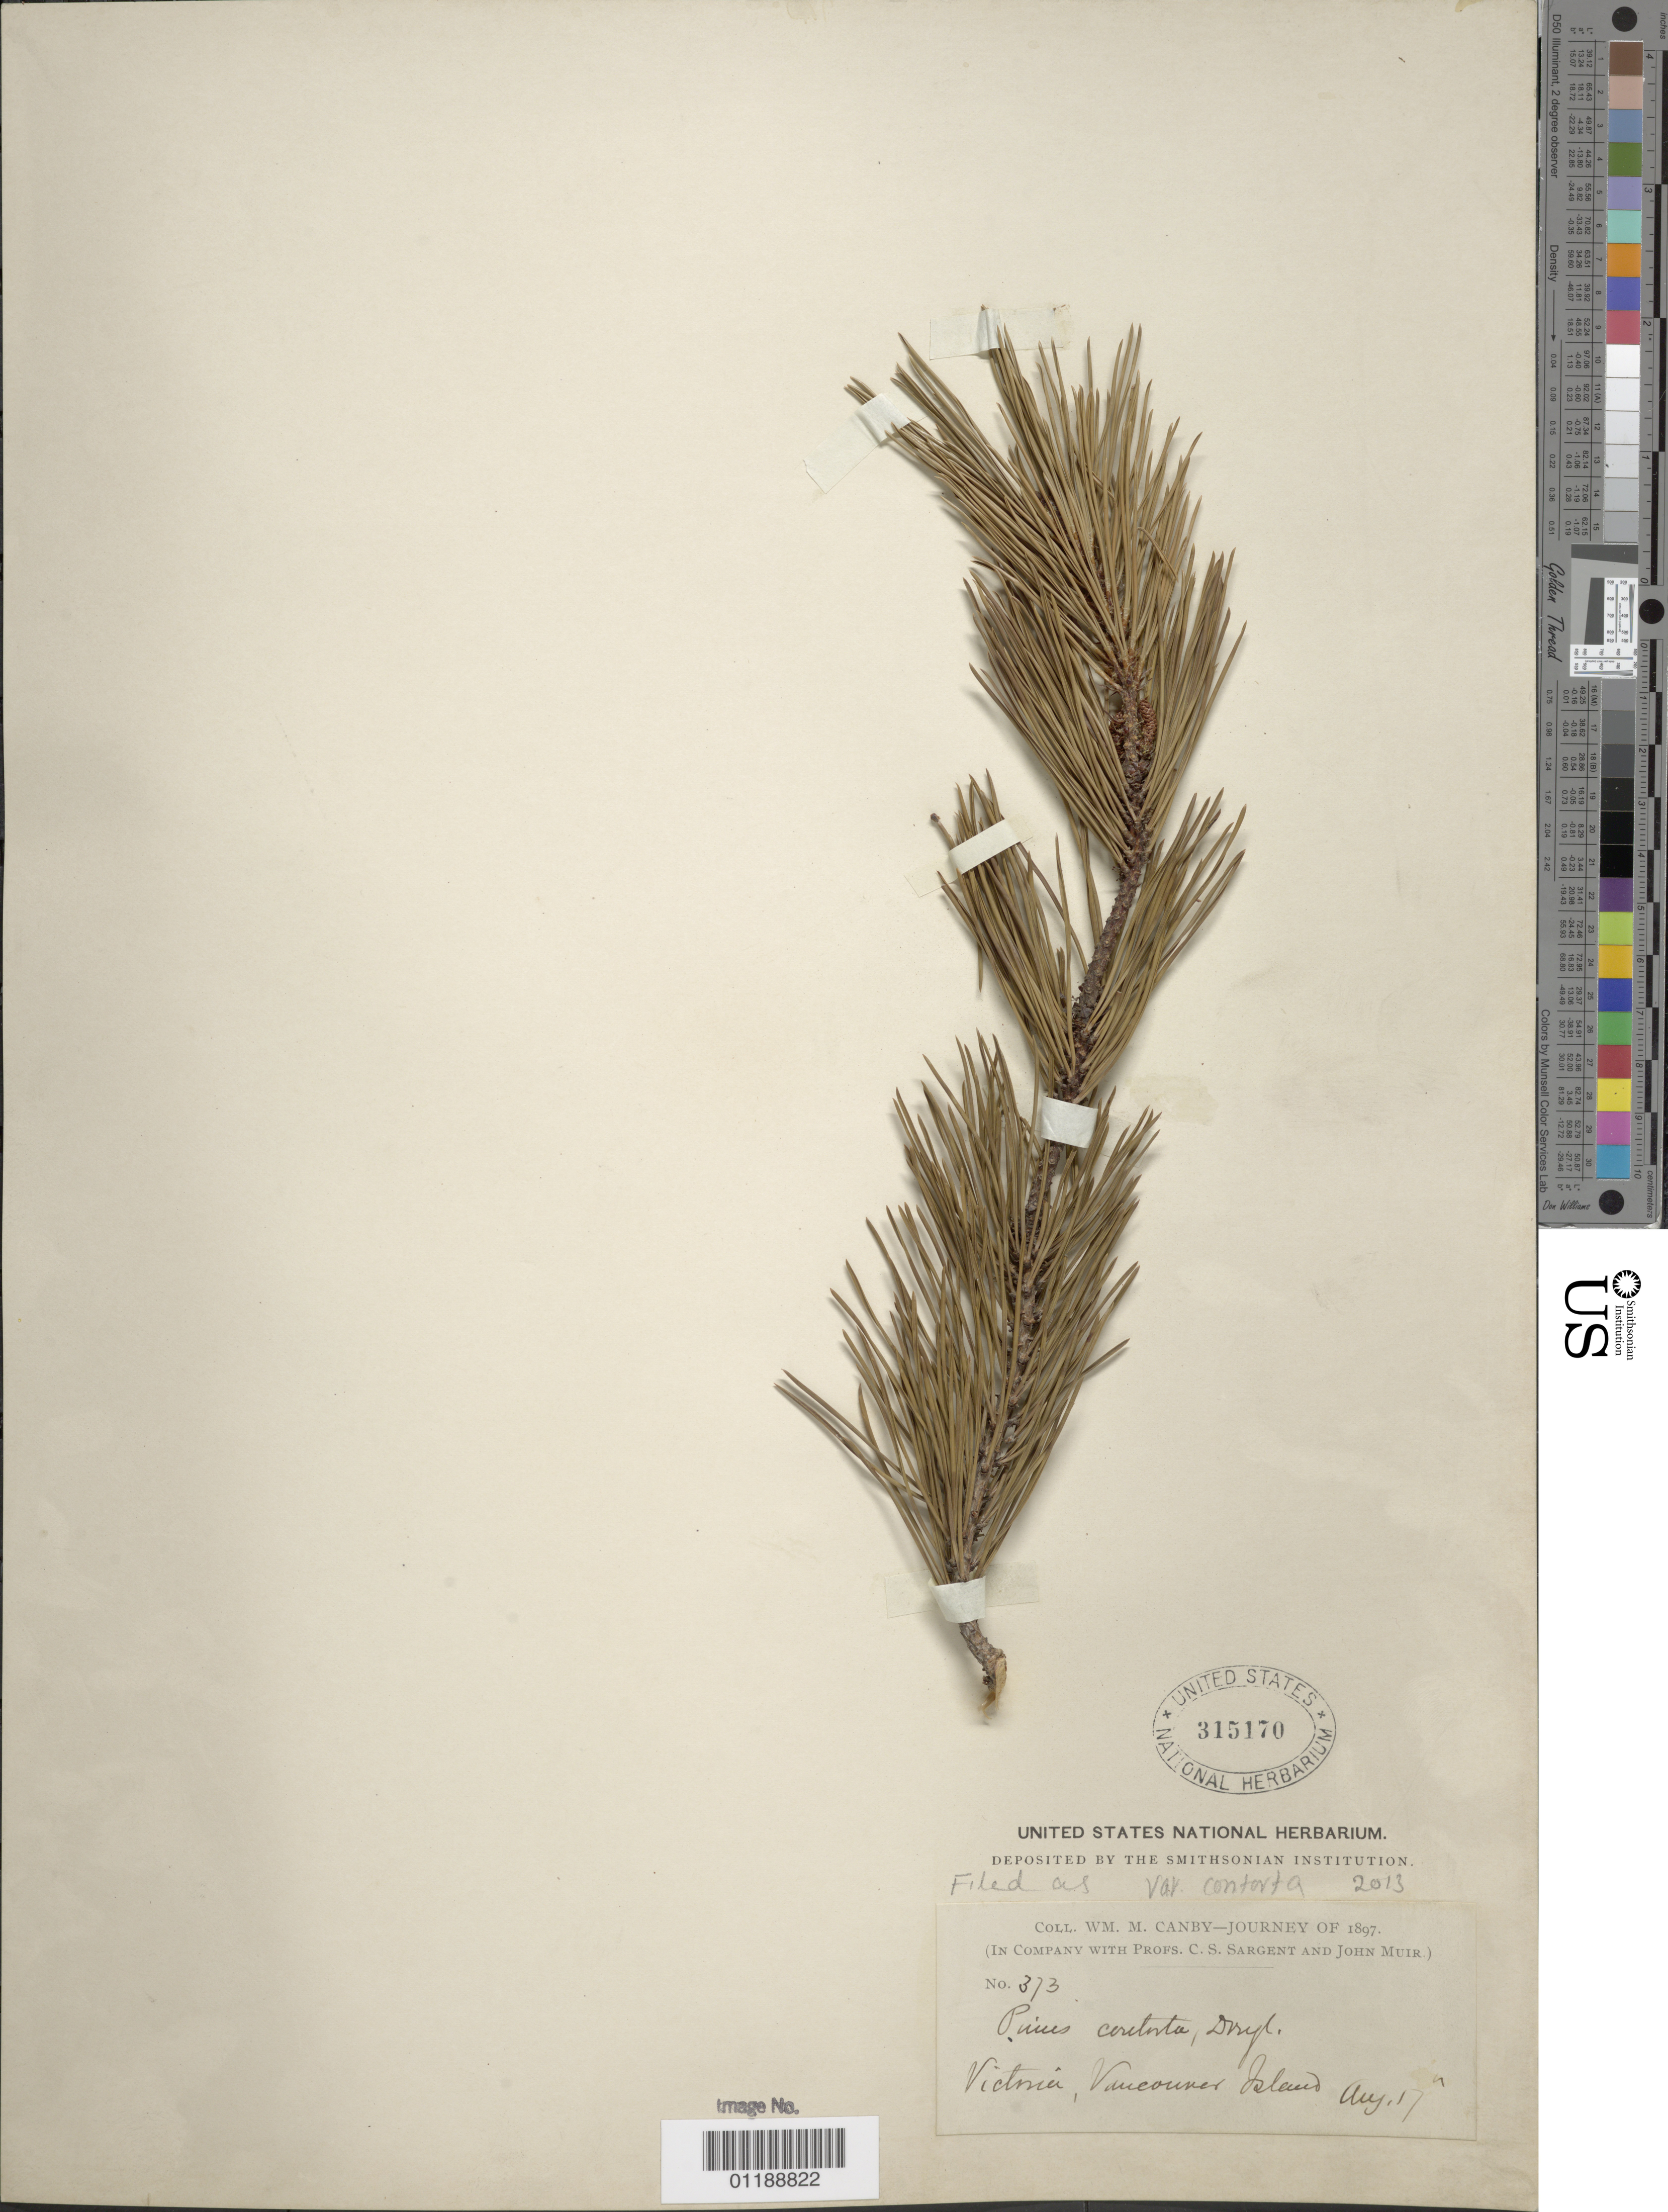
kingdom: Plantae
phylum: Tracheophyta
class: Pinopsida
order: Pinales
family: Pinaceae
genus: Pinus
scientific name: Pinus contorta var. contorta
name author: Douglas ex Loudon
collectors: W. M. Canby, C. S. Sargent & J. Muir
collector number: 373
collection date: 1897-08-17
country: Canada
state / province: British Columbia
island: Vancouver Island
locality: Victoria.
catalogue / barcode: US 315170